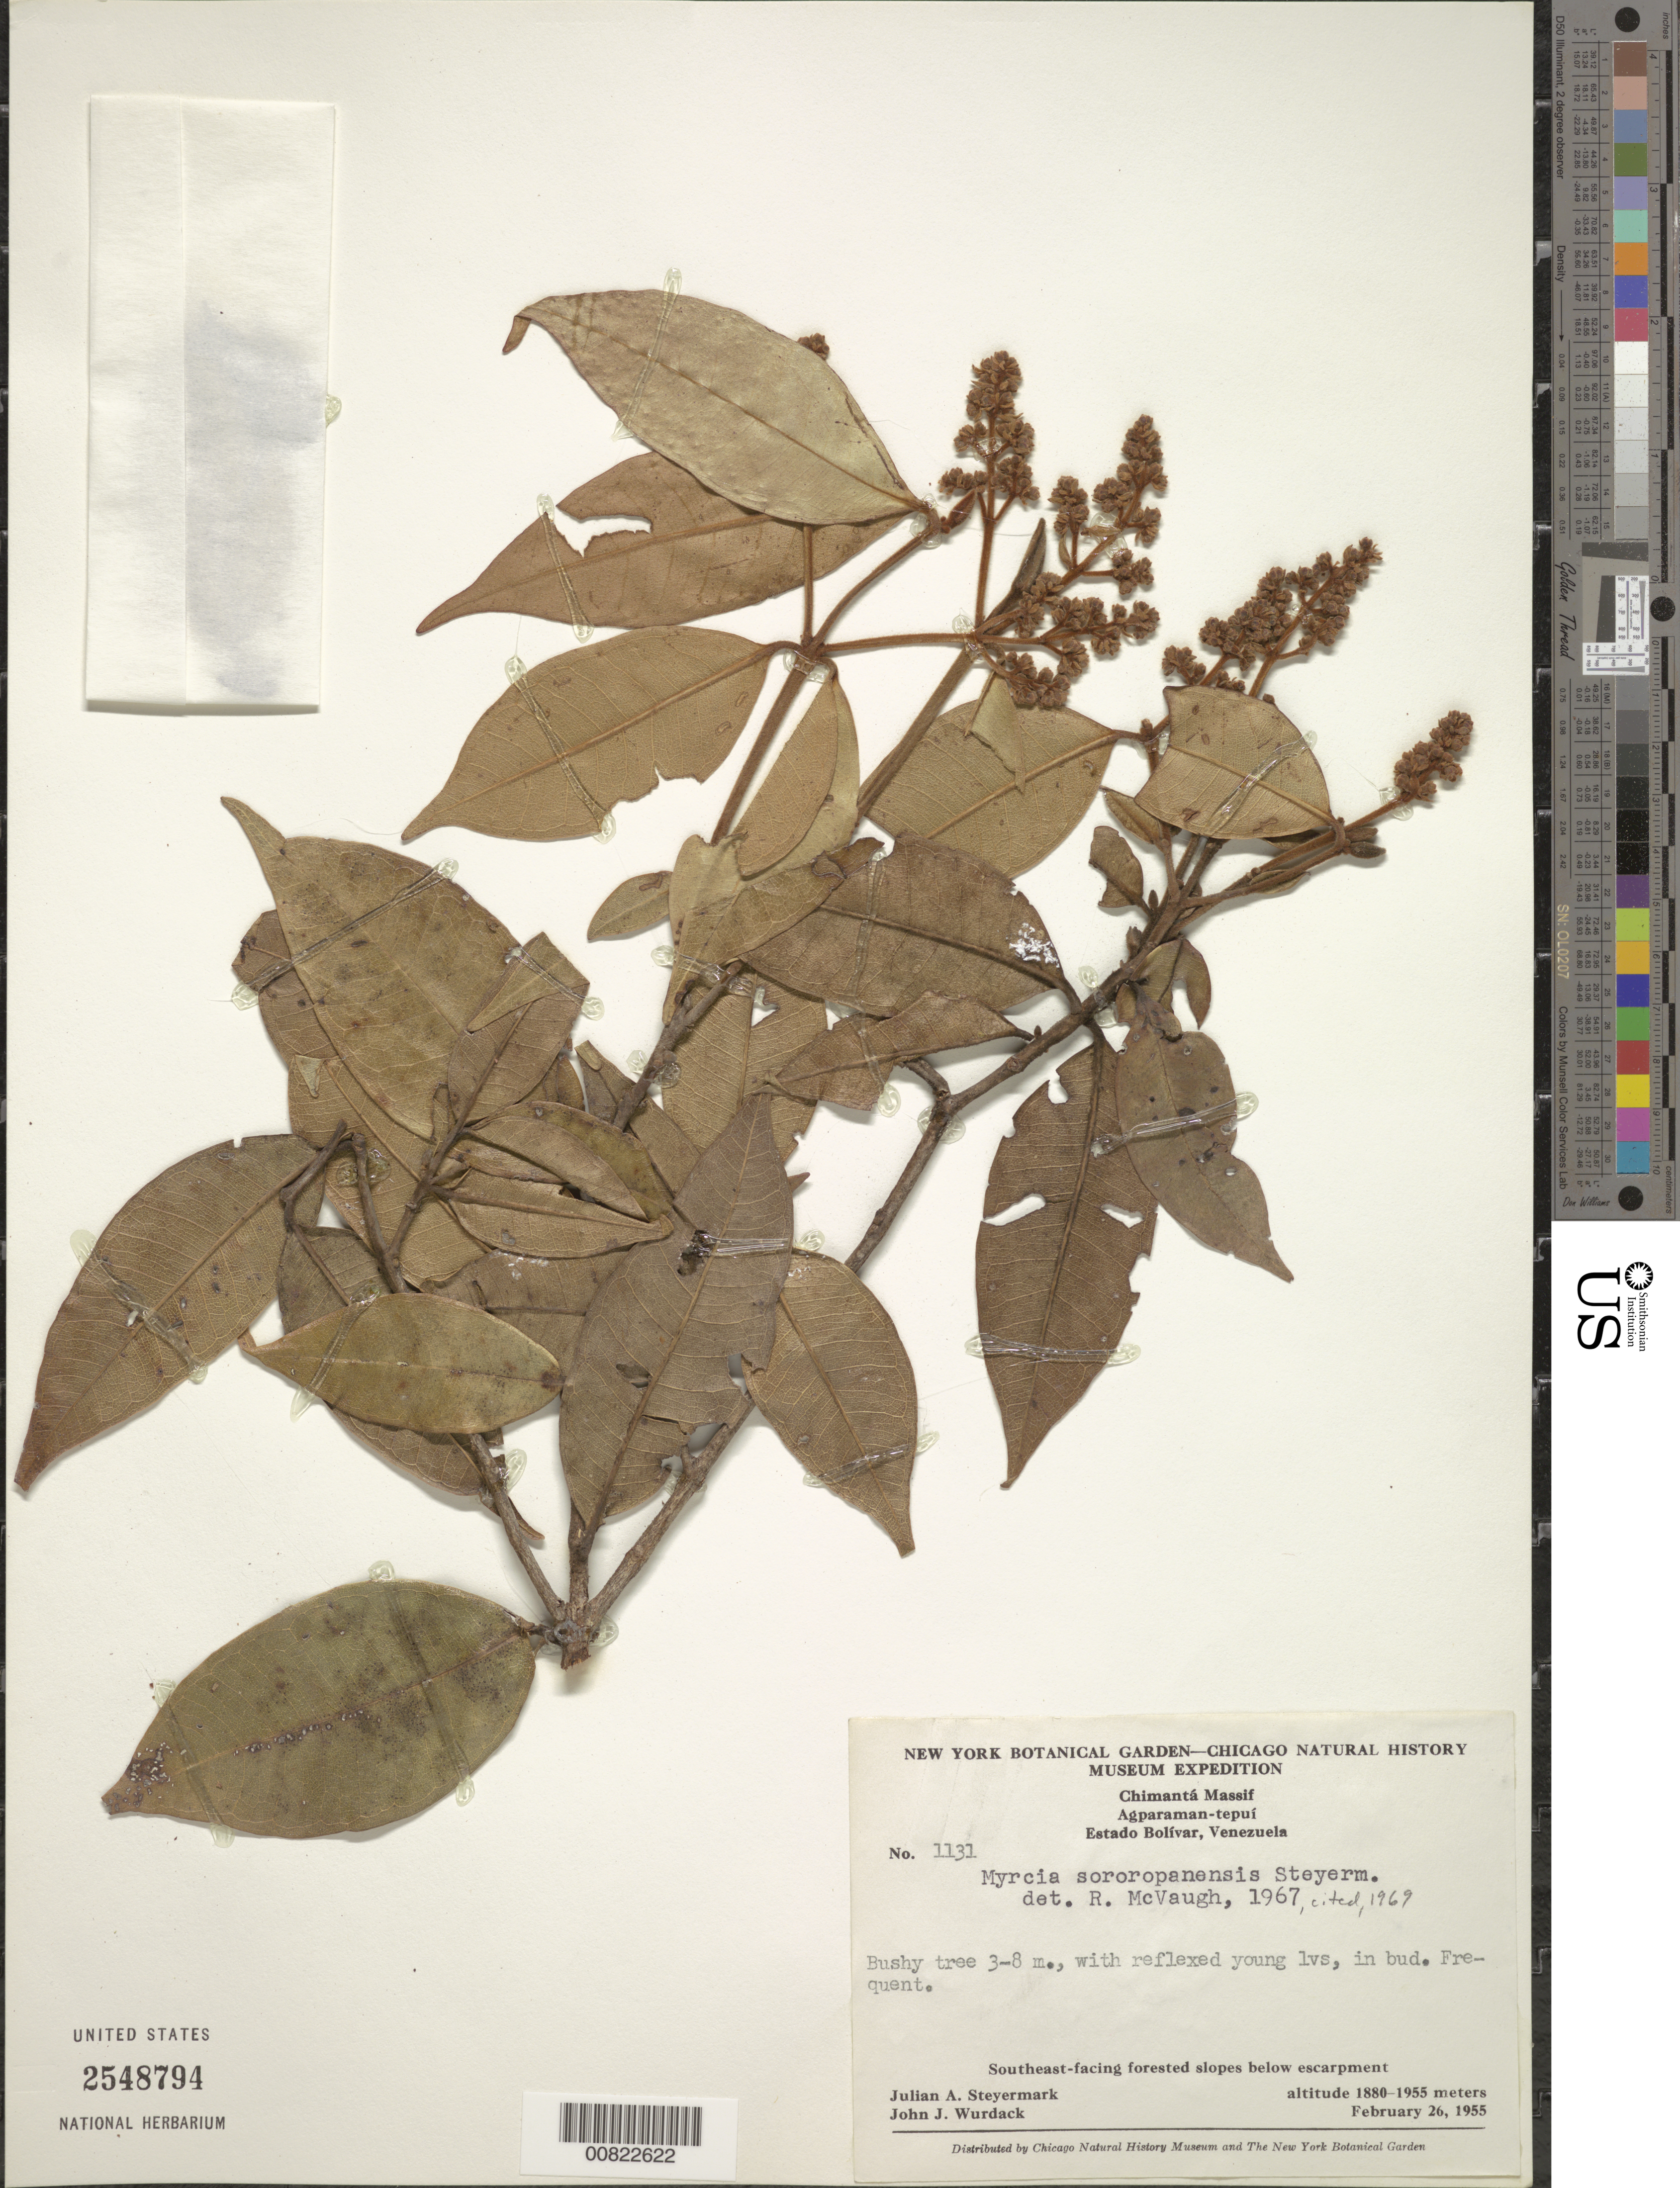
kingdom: Plantae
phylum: Tracheophyta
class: Magnoliopsida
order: Myrtales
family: Myrtaceae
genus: Myrcia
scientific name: Myrcia sororopanensis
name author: Steyerm.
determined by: McVaugh, R.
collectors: J. Steyermark & J. J. Wurdack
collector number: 55 1131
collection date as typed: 26-Feb-55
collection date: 1955-02-26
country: Venezuela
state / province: Bolívar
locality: Chimantá Massif, Agparaman-tepuí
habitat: SE-facing forested slopes below escarpment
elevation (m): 1880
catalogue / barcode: US 2548794